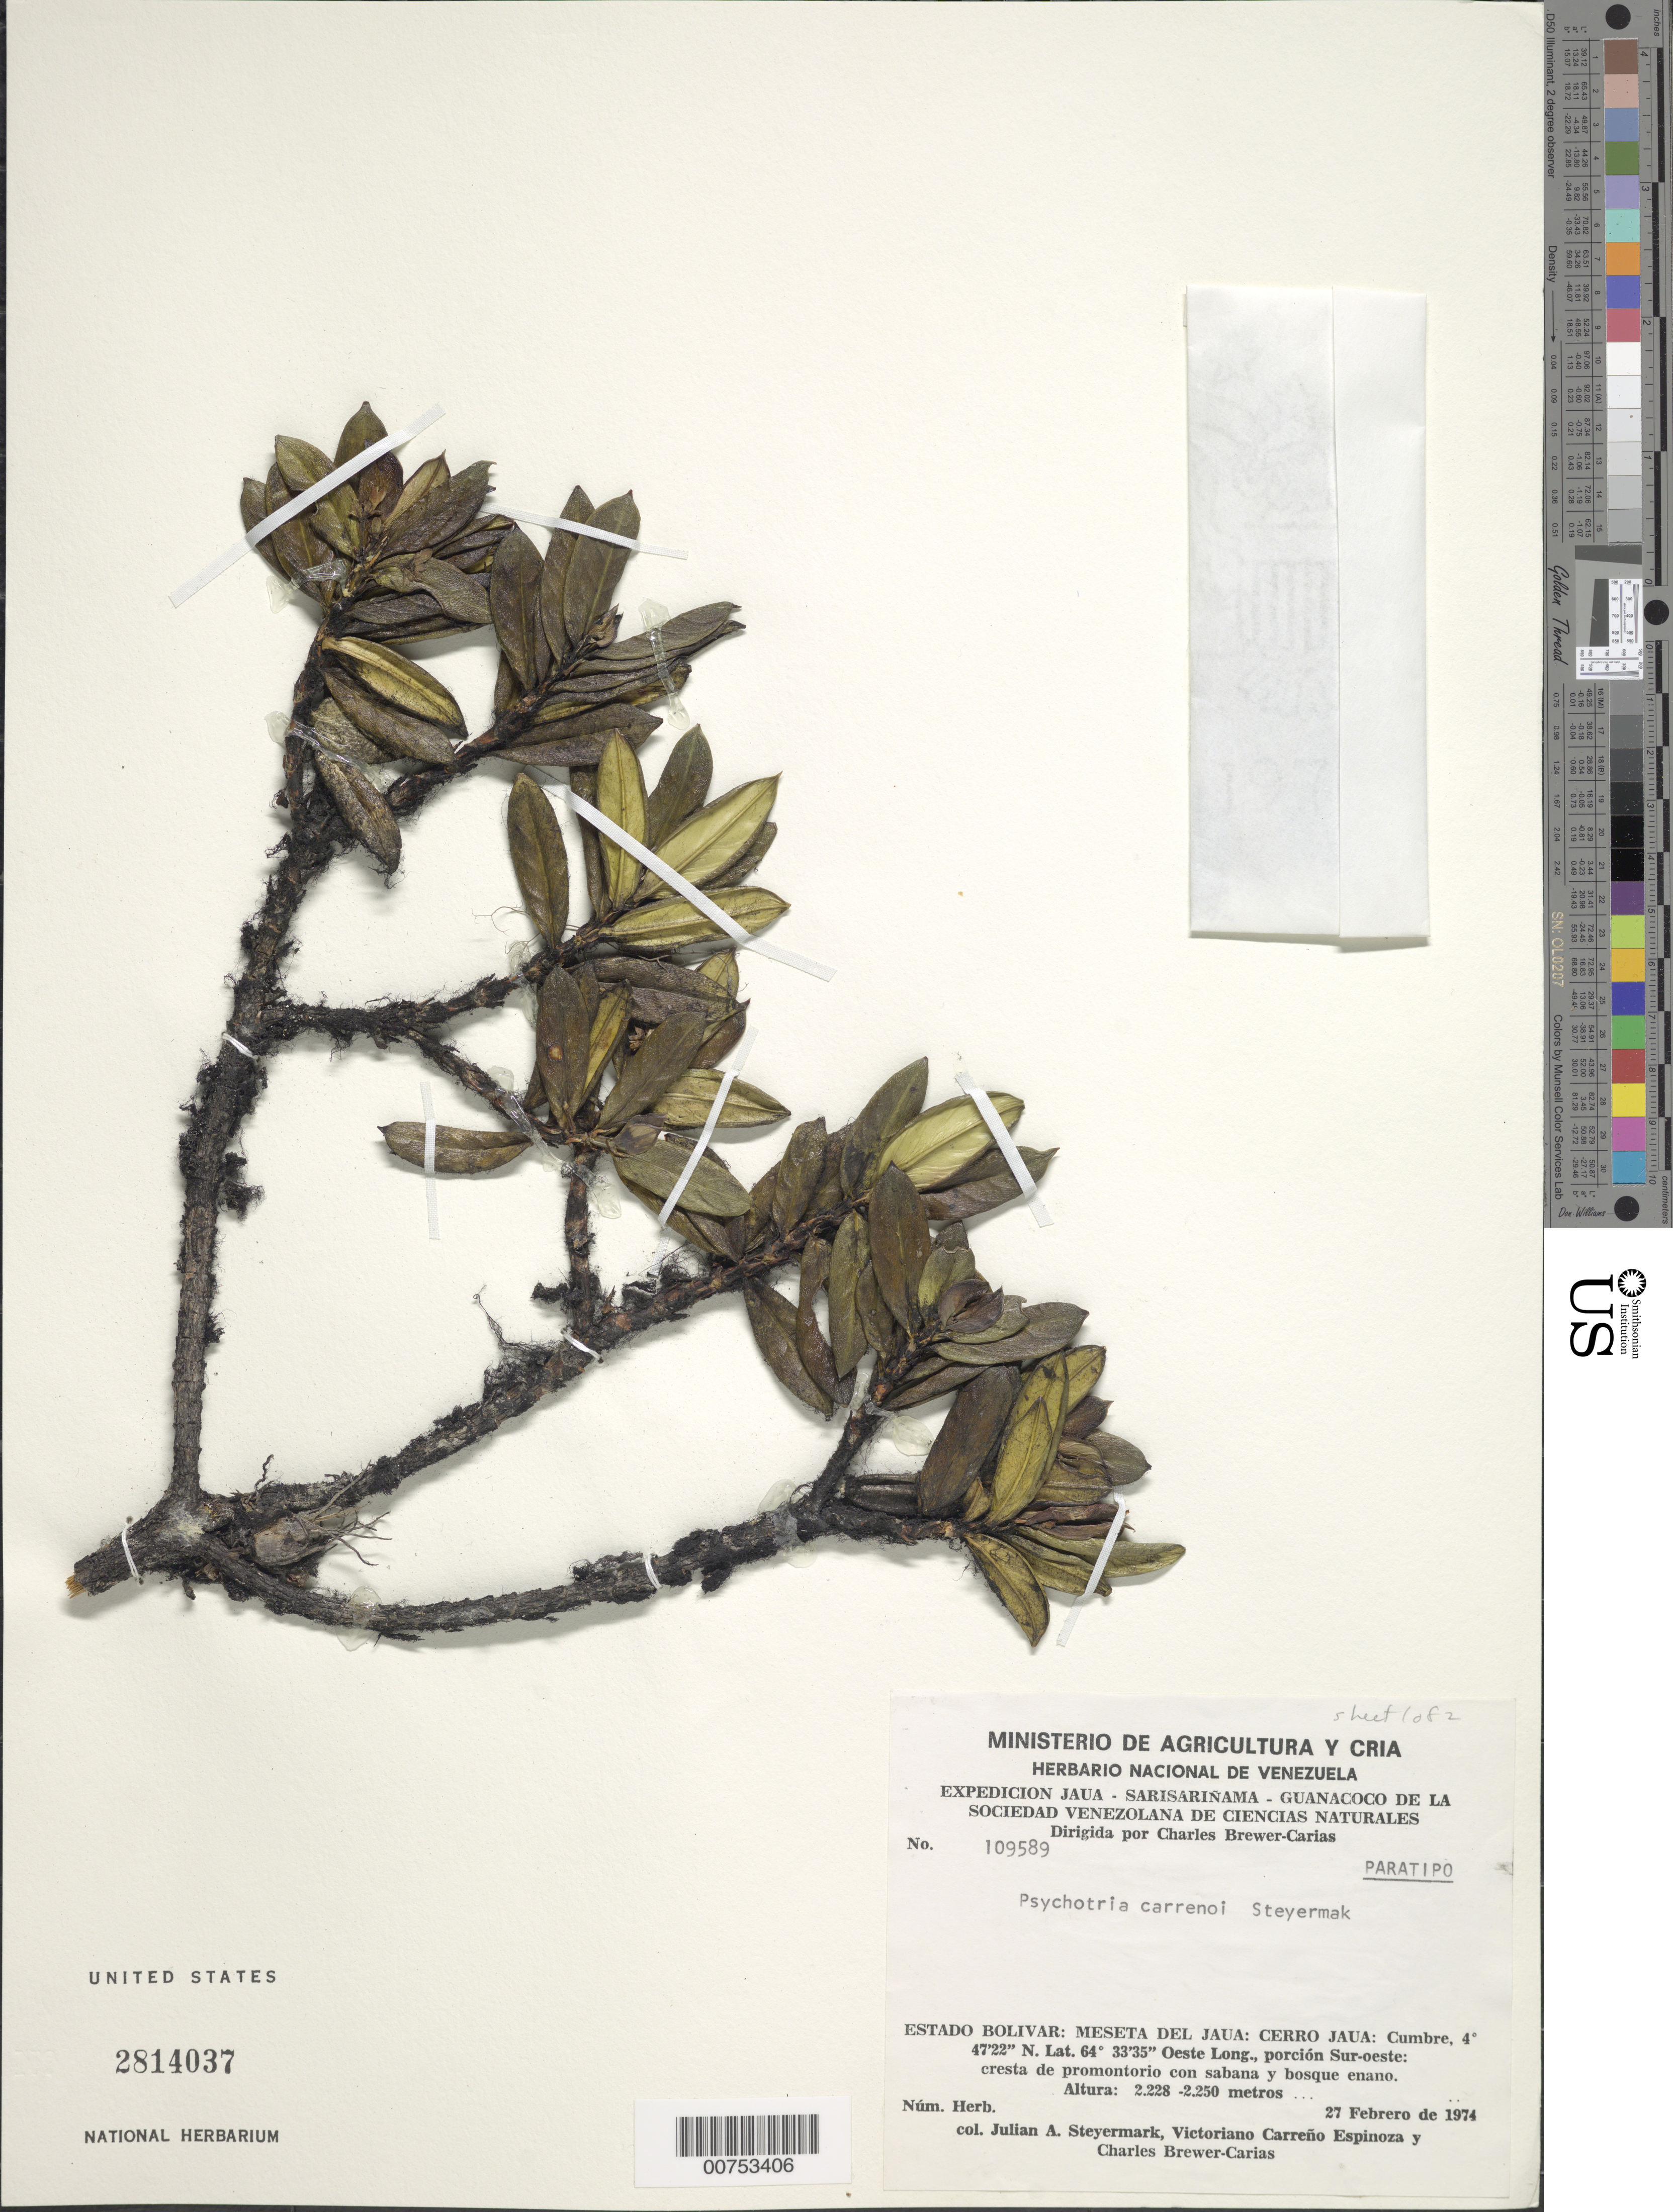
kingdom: Plantae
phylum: Tracheophyta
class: Magnoliopsida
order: Gentianales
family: Rubiaceae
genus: Psychotria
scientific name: Psychotria carrenoi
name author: Steyerm.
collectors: J. Steyermark, V. Carreño E. & C. Brewer-Carias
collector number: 109589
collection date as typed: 27-Feb-74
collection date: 1974-02-27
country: Venezuela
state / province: Bolívar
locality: Meseta del Jaua: Cerro Jaua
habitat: Cresta de promontorio con sabana y bosque enano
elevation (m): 2228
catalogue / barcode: US 2814037